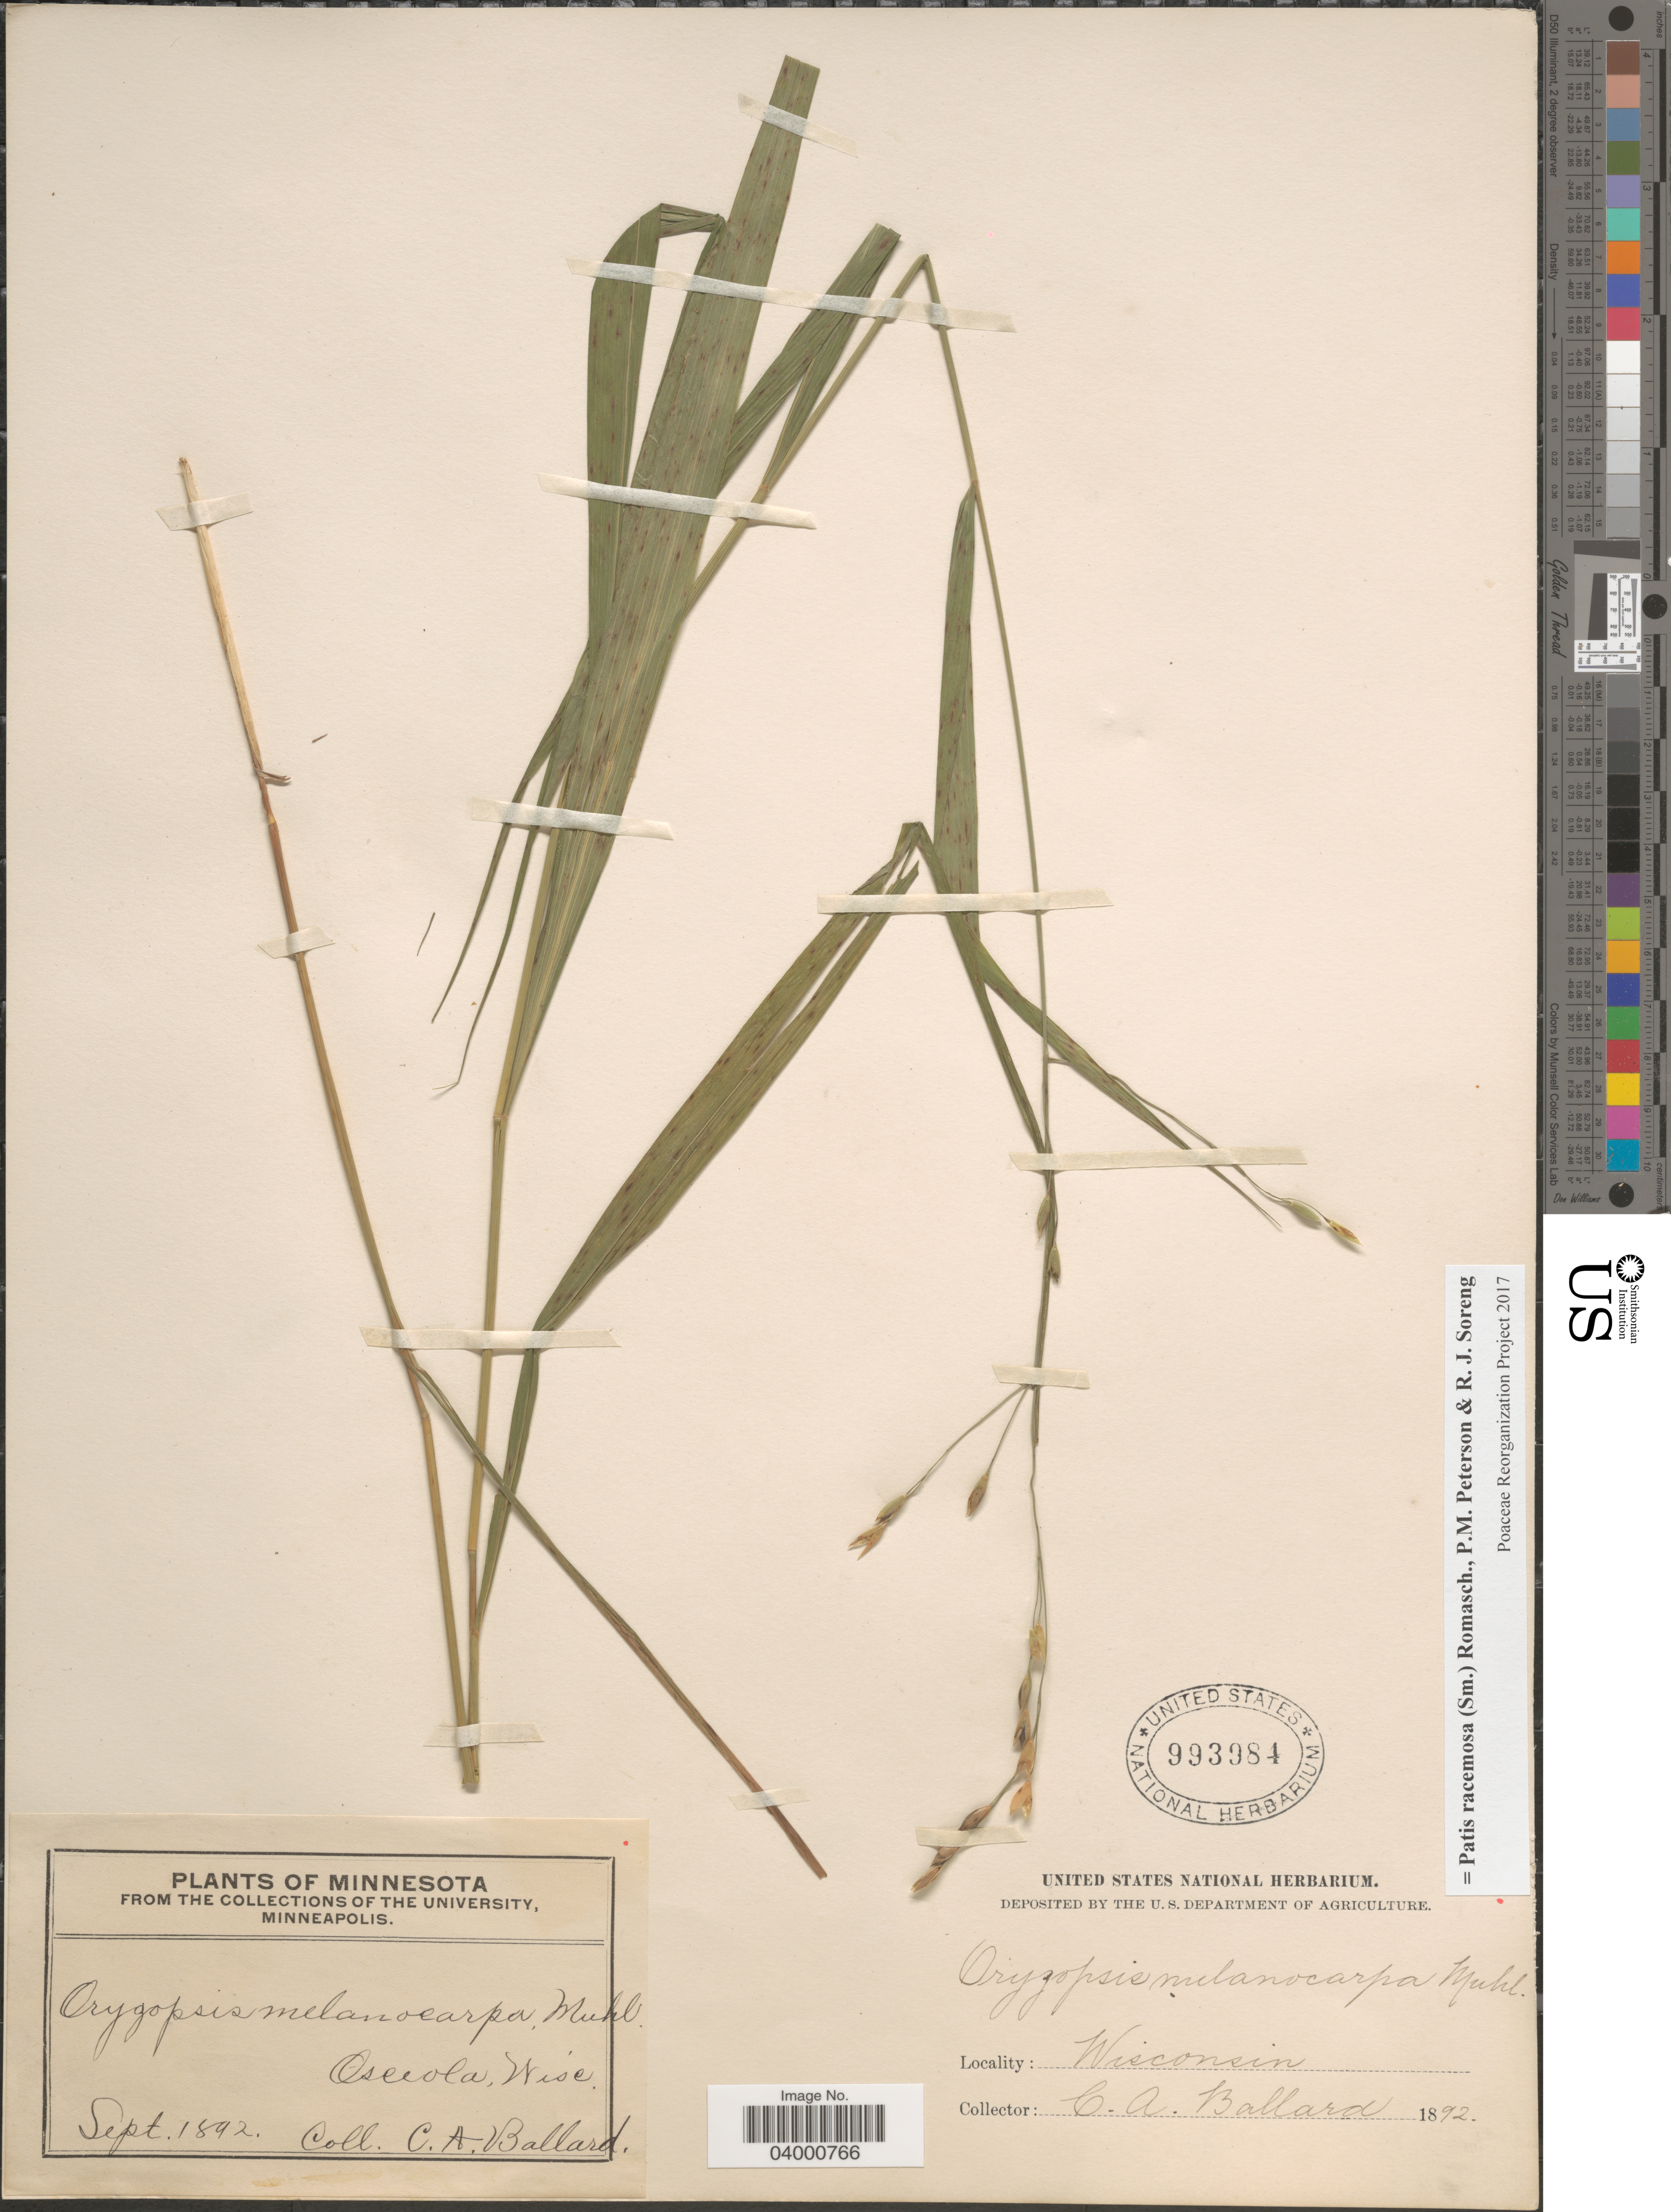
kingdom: Plantae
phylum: Tracheophyta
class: Liliopsida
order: Poales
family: Poaceae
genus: Patis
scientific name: Patis racemosa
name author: (Sm.) Romasch. et al.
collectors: C. A. Ballard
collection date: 1892-09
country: United States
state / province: Wisconsin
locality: Osceola.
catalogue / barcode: US 993984